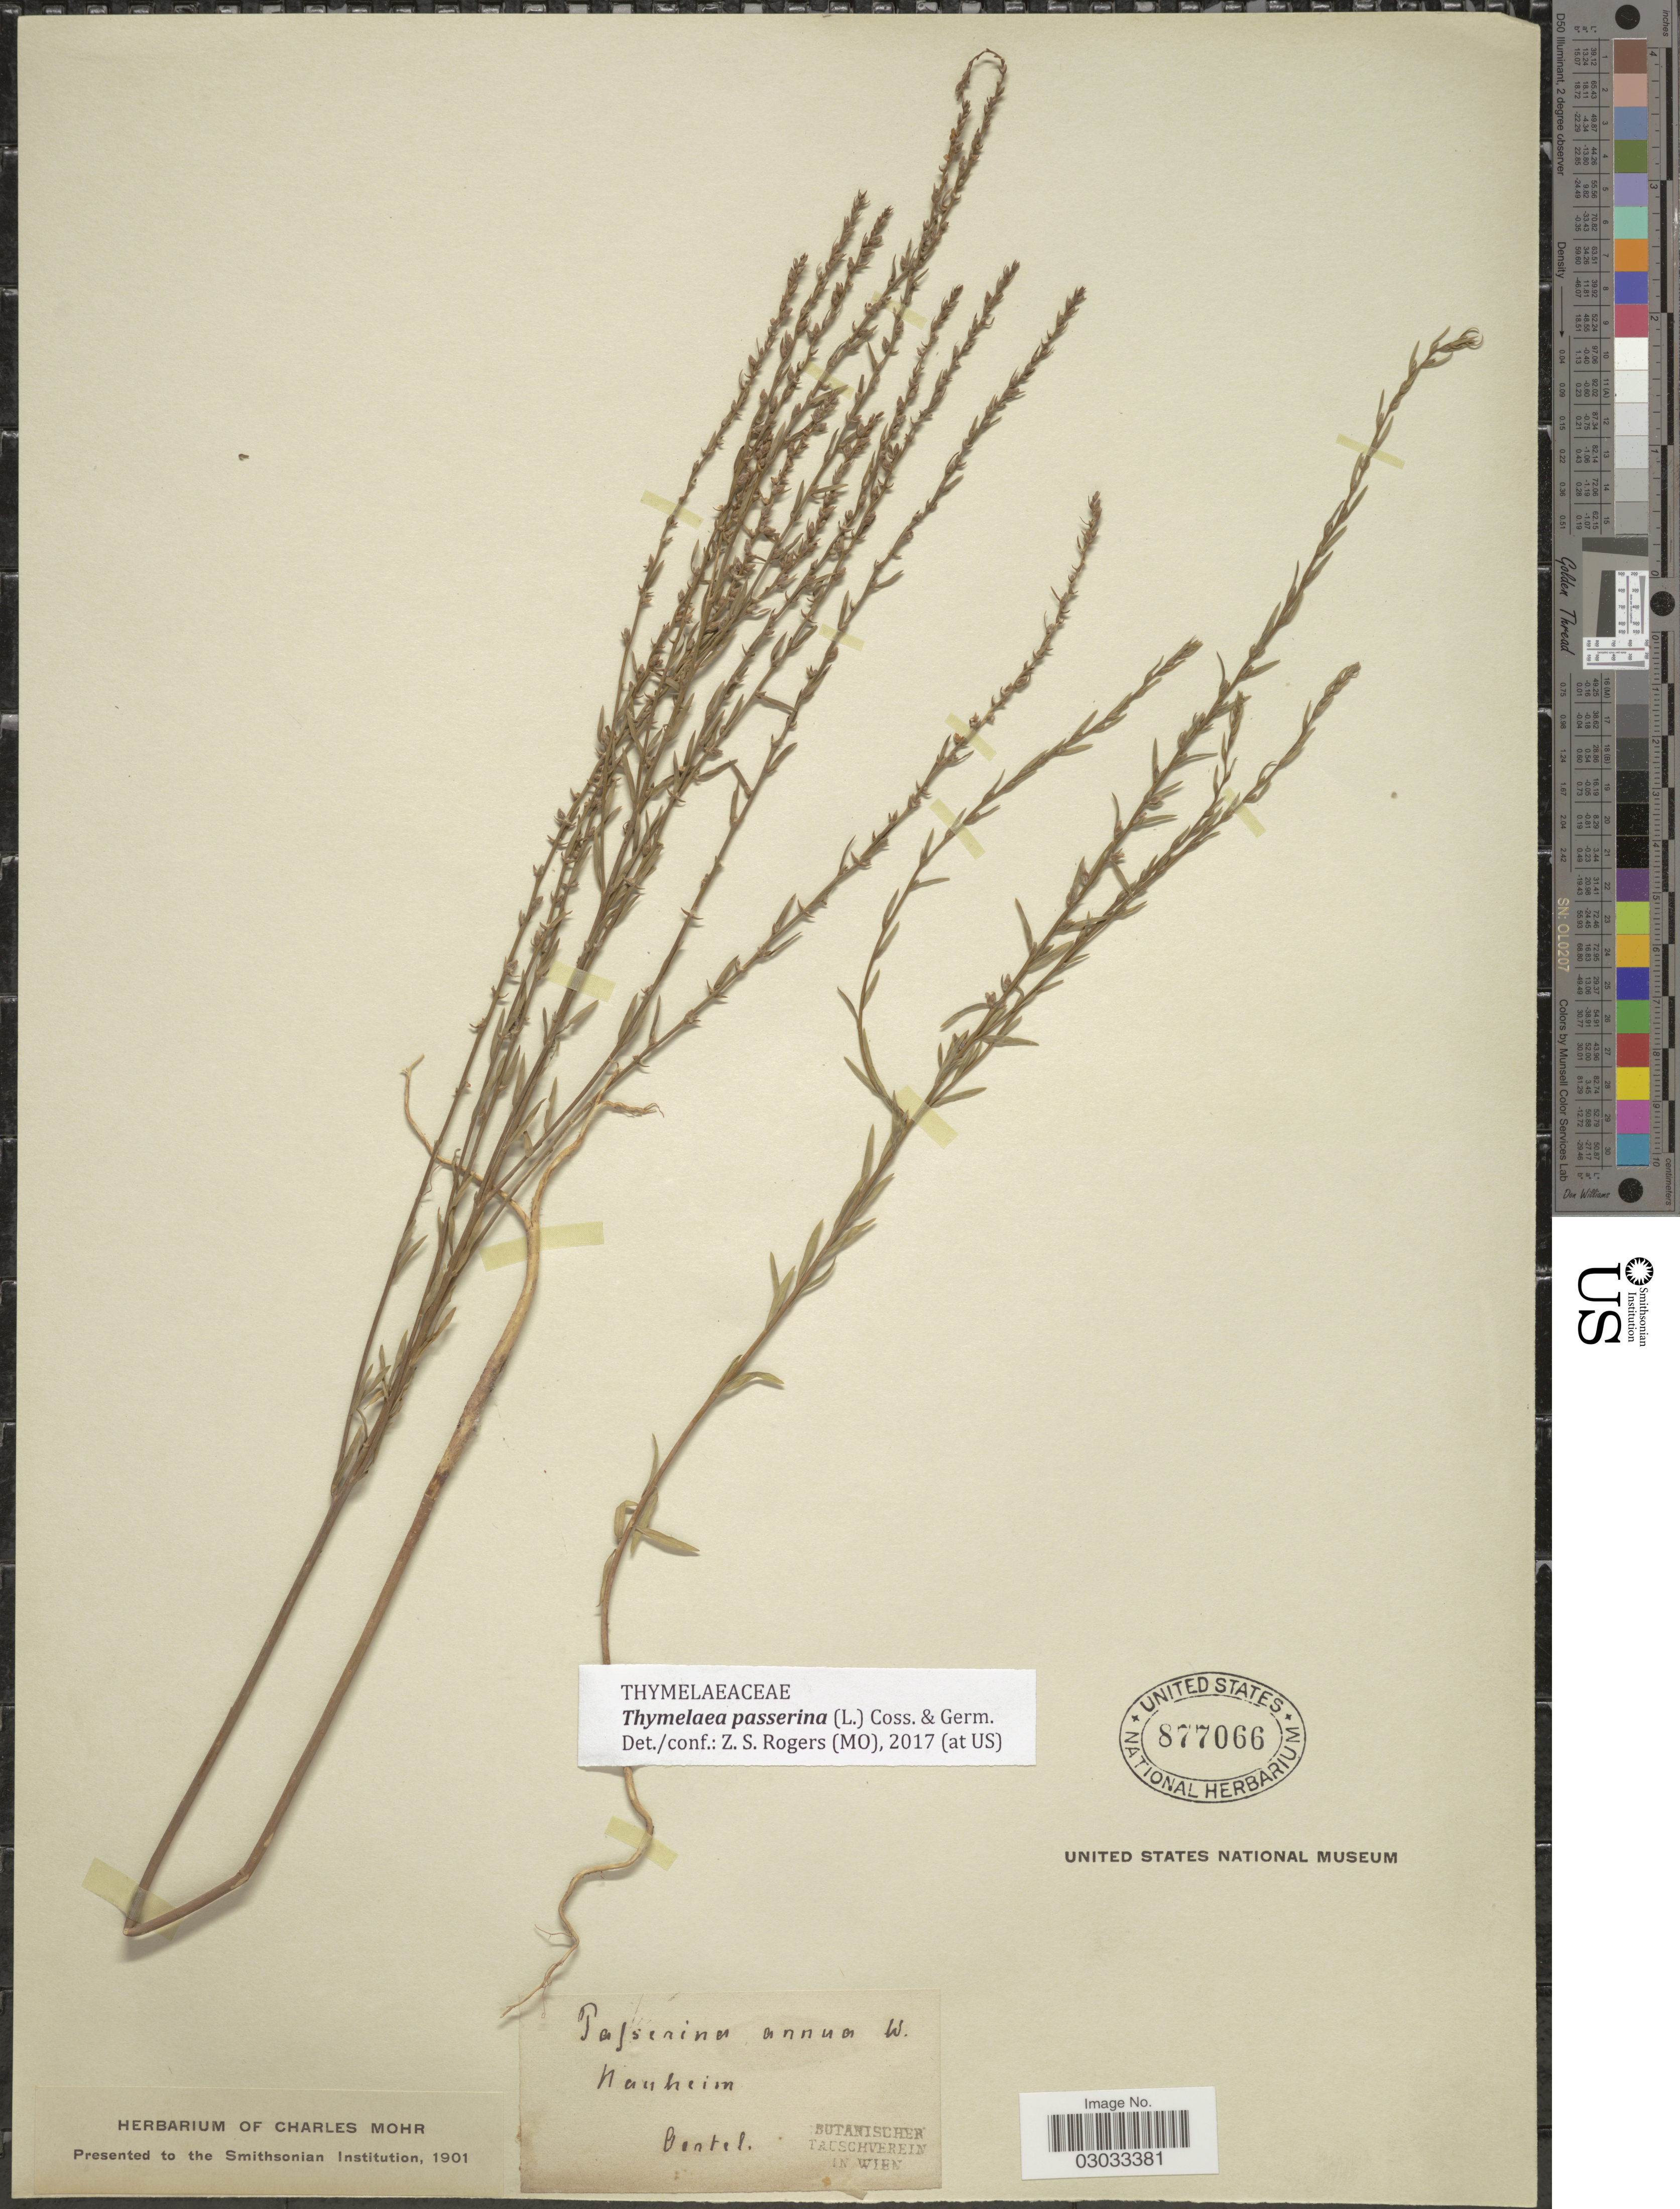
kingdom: Plantae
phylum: Tracheophyta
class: Magnoliopsida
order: Malvales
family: Thymelaeaceae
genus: Thymelaea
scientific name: Thymelaea passerina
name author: (L.) Coss. & Germ.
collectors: ex herb. Charles Mohr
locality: Nanheim. Oentel [interpreted].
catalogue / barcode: US 877066